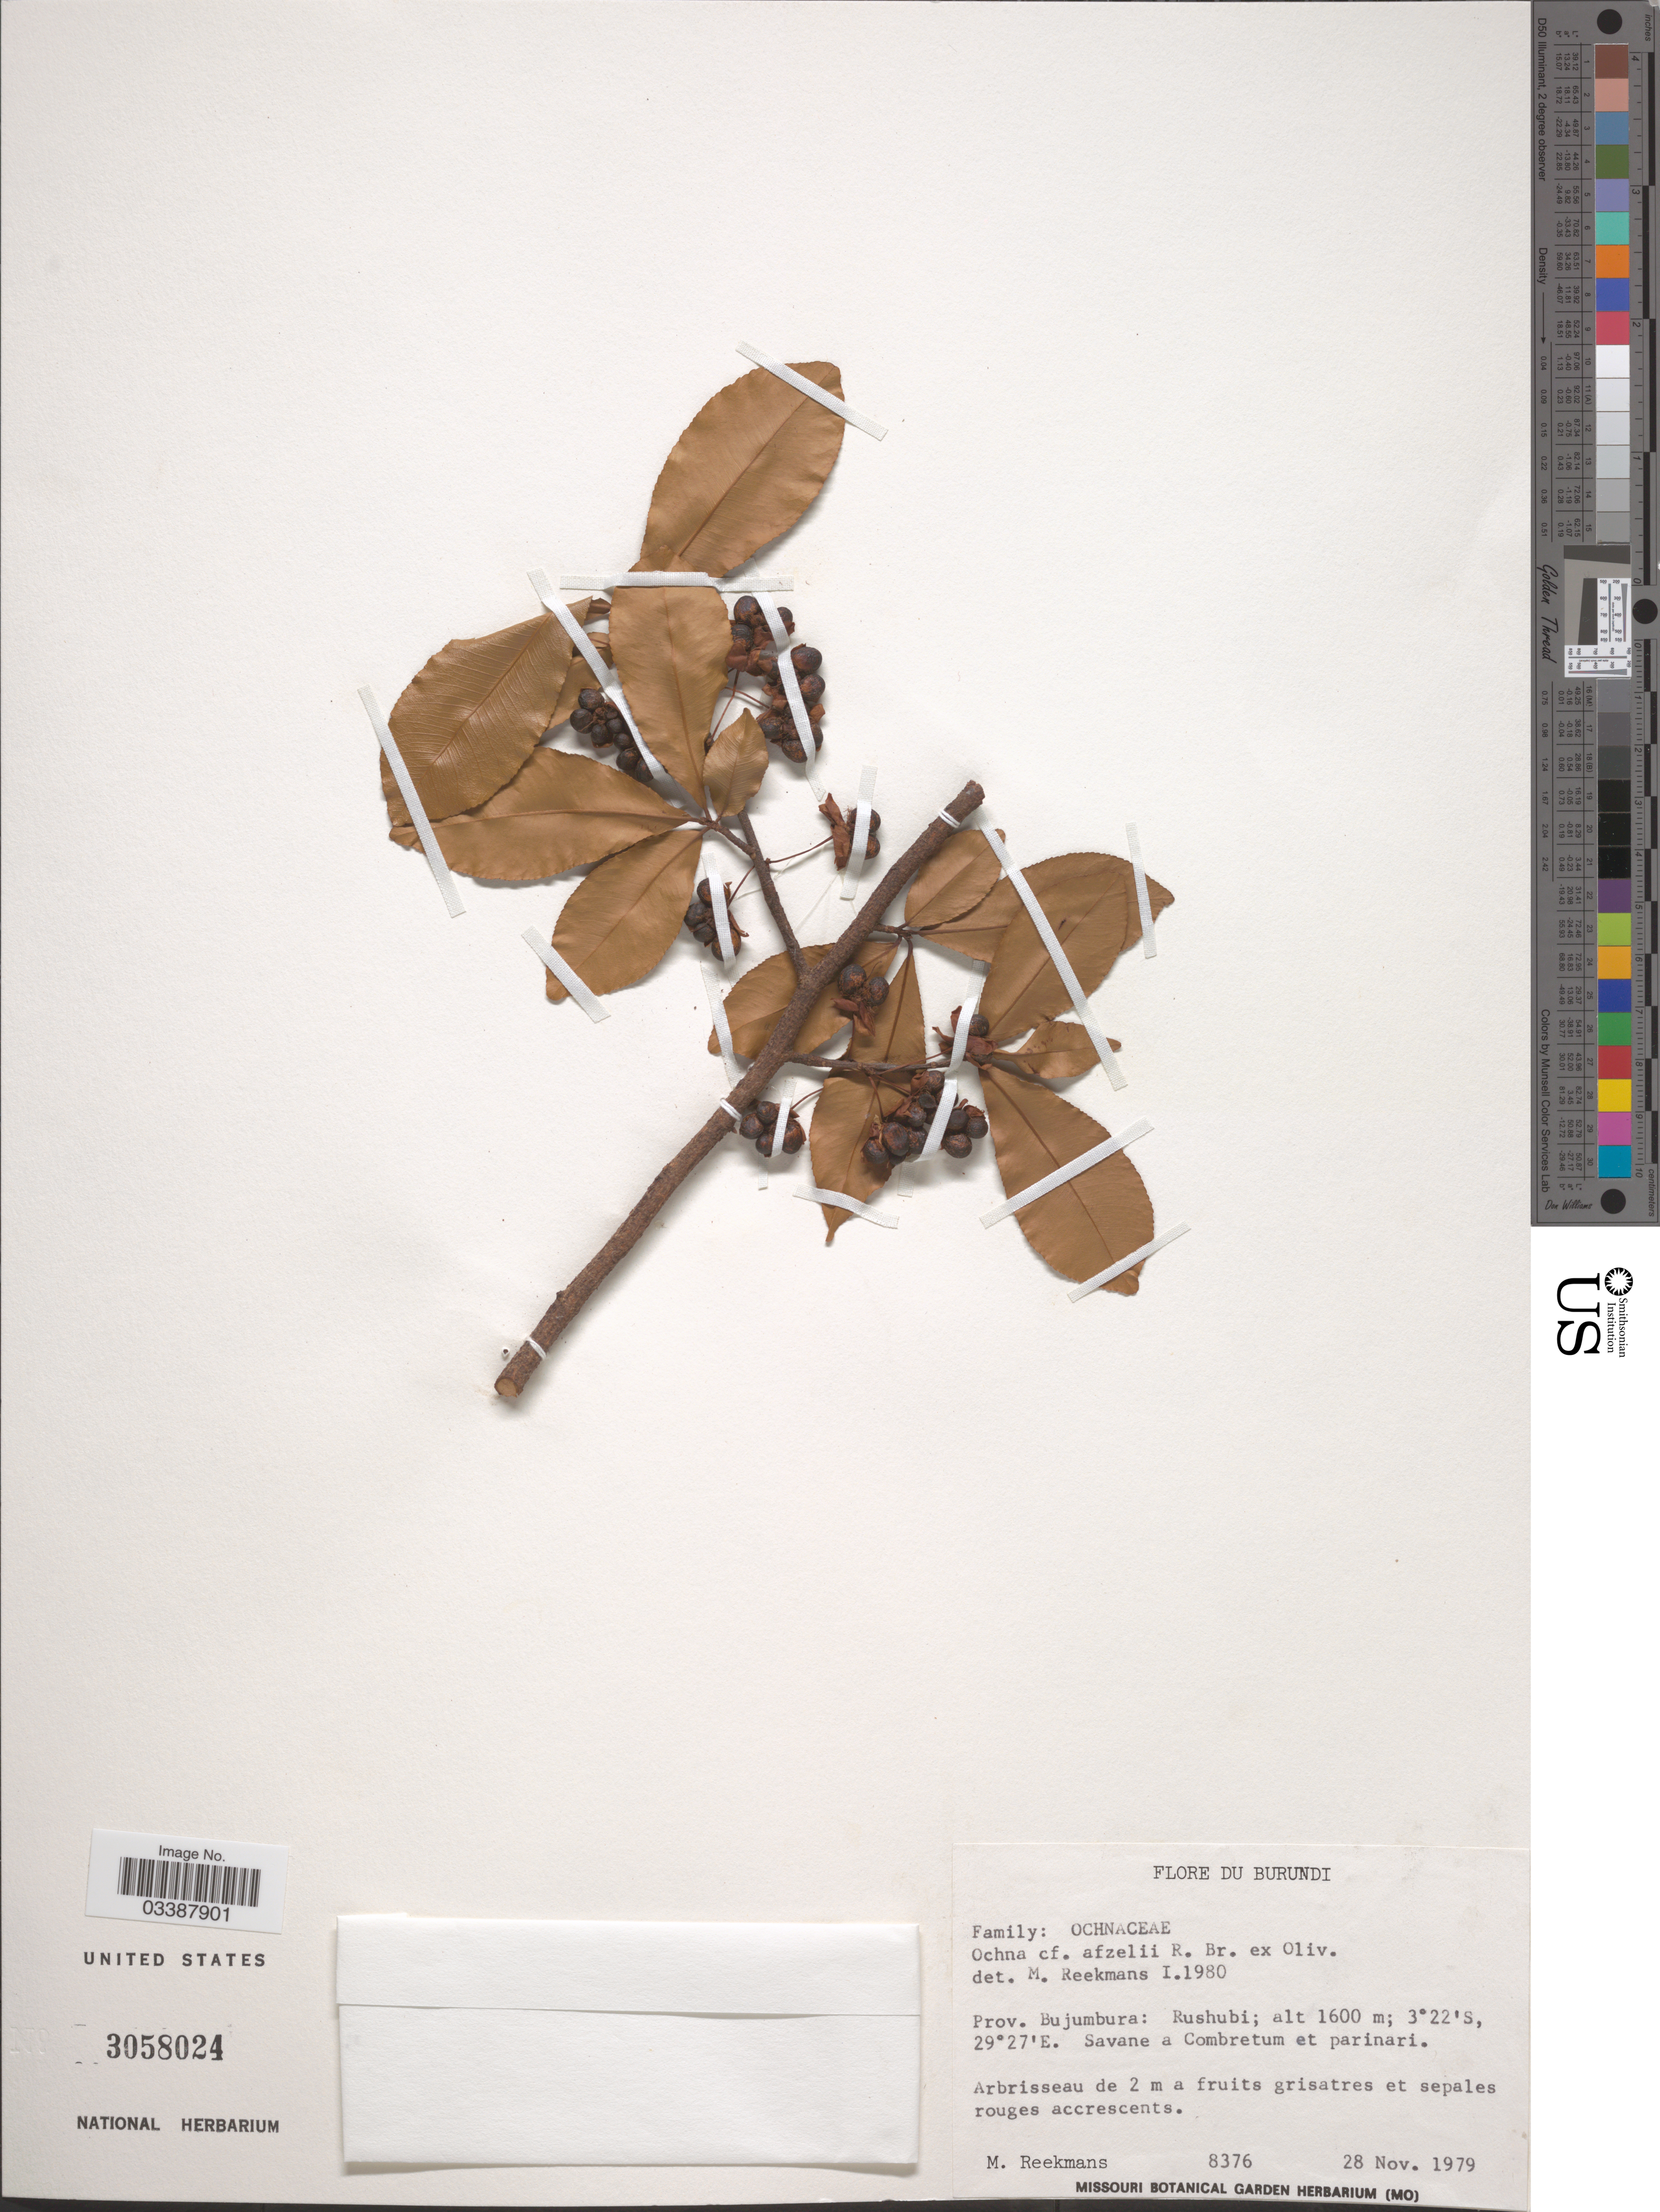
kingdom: Plantae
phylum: Tracheophyta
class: Magnoliopsida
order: Malpighiales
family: Ochnaceae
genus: Ochna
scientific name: Ochna afzelii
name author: R. Br. ex Oliv.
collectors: M. Reekmans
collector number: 8376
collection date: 1979-11-28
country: Burundi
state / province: Bujumura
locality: Prov. Bujumbura: Rushubi.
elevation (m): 1600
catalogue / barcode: US 3058024